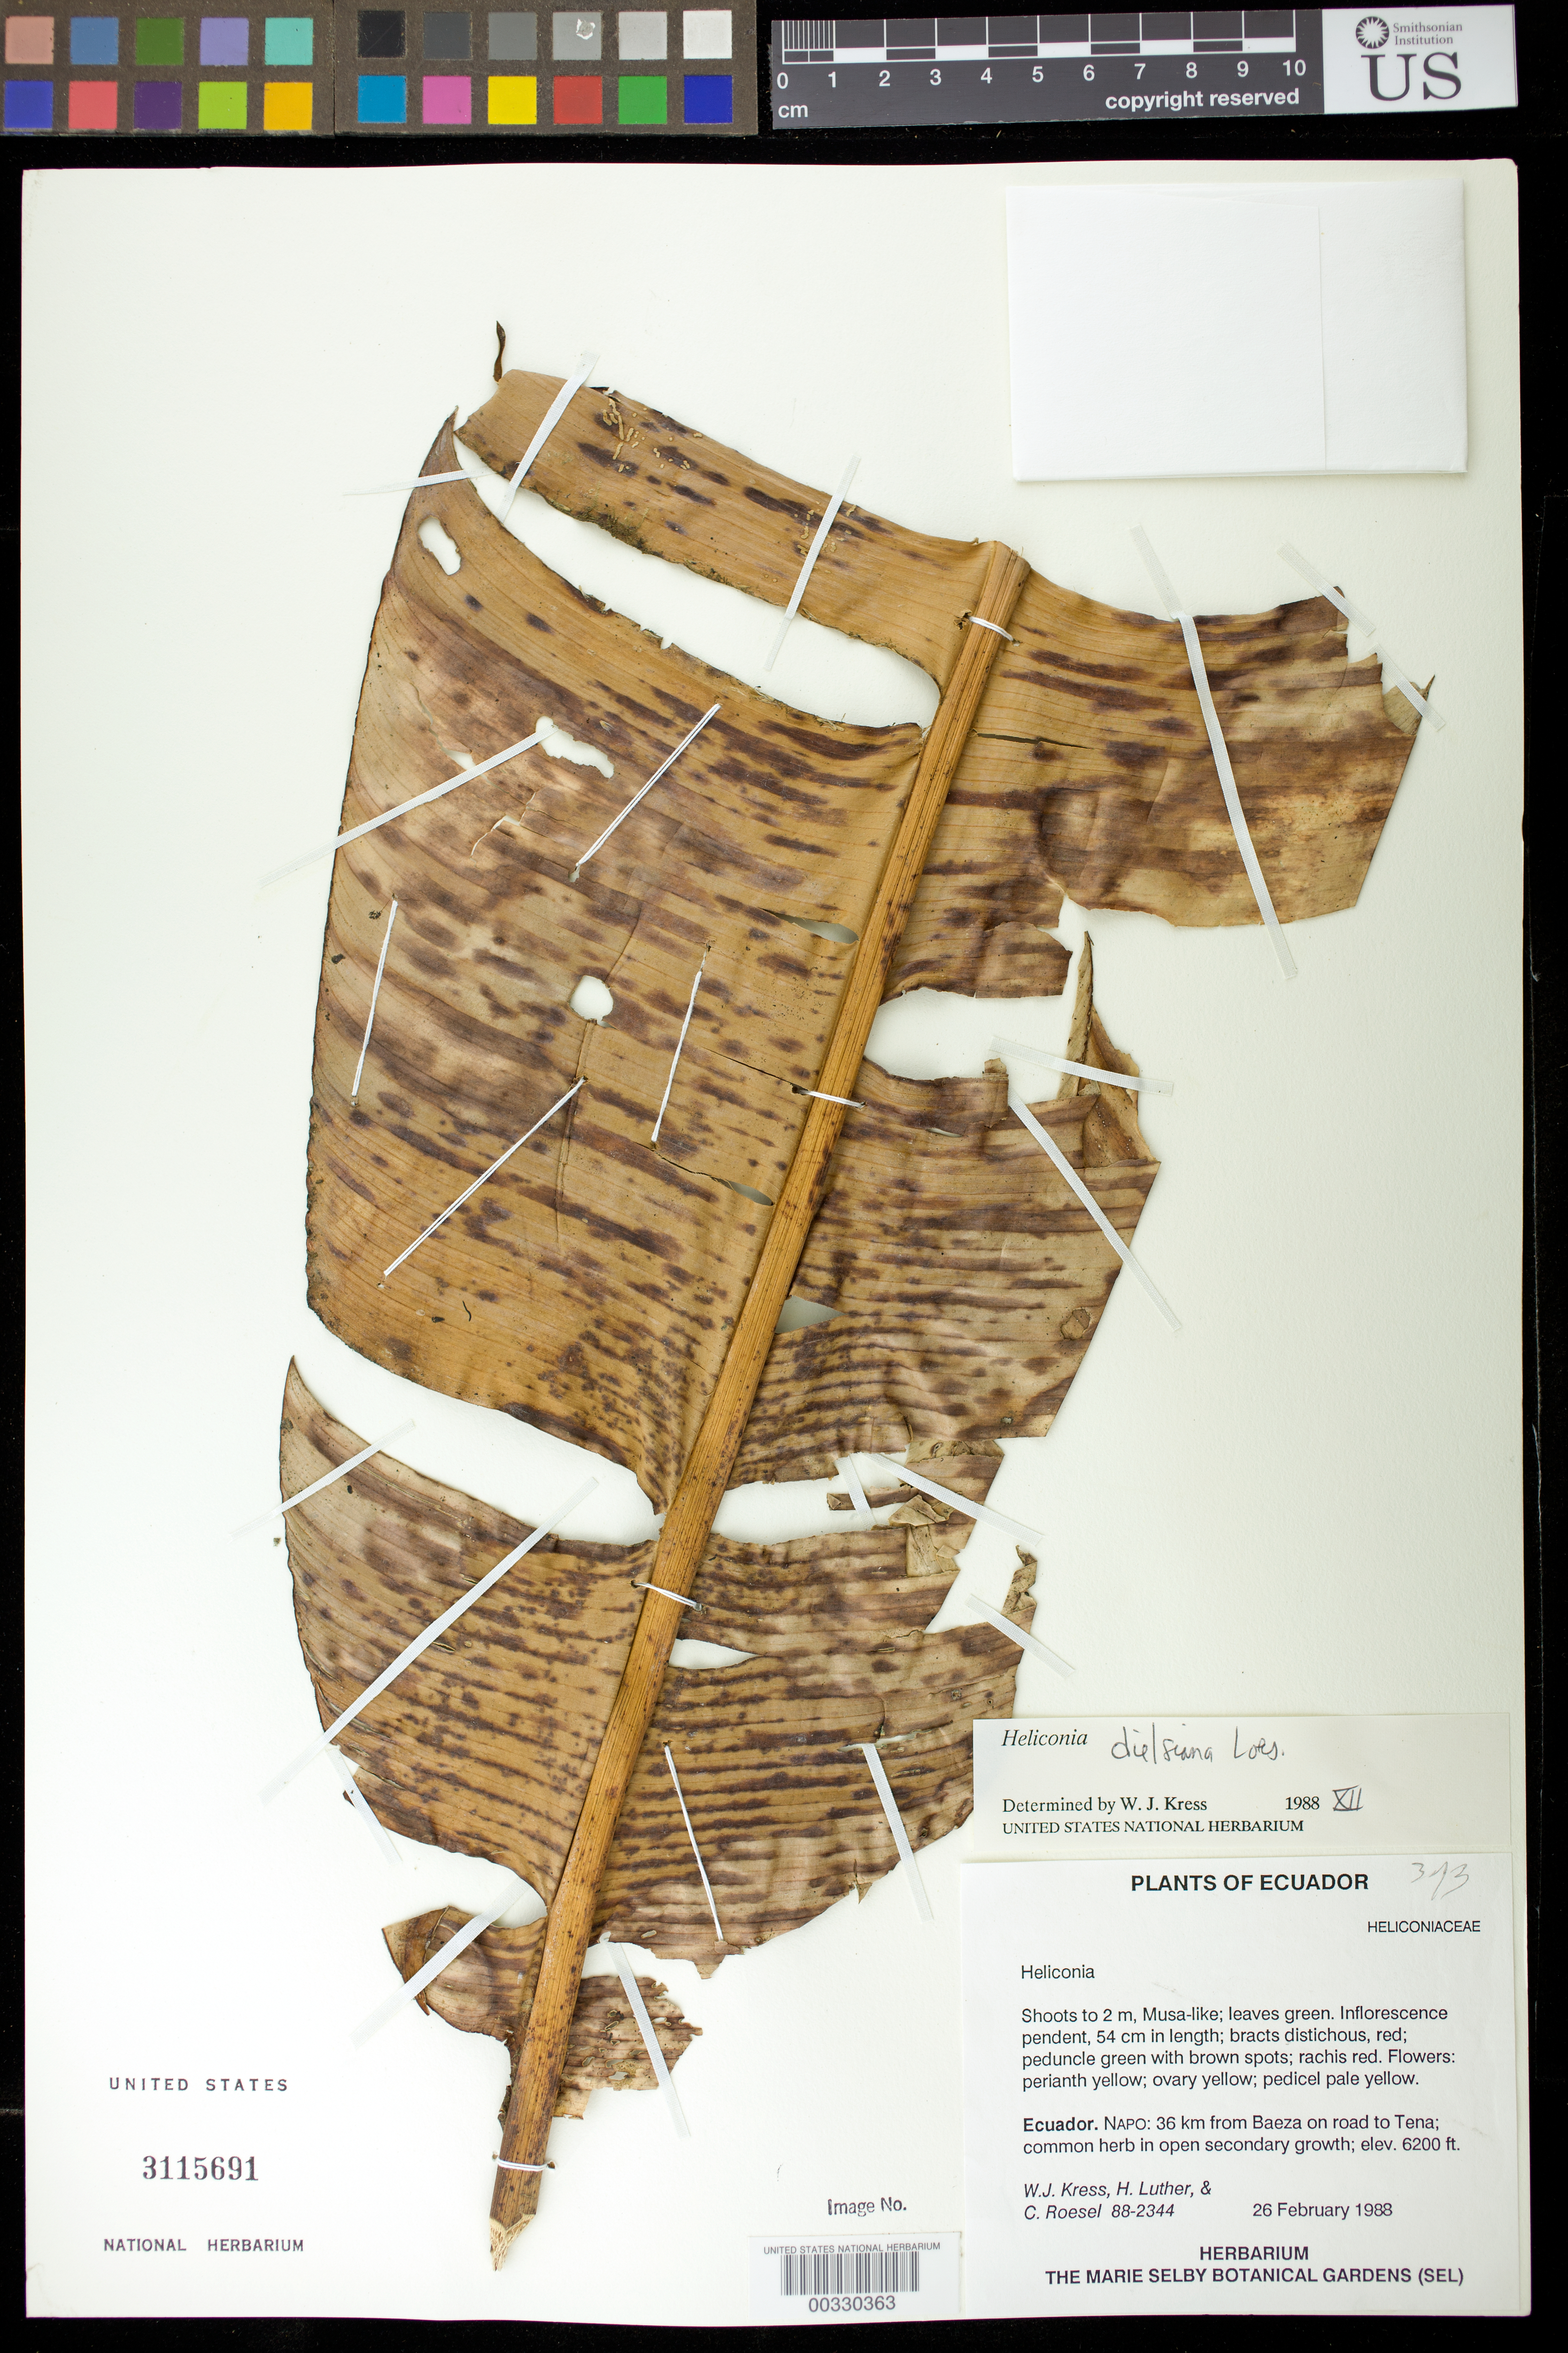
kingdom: Plantae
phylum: Tracheophyta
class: Liliopsida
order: Zingiberales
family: Heliconiaceae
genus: Heliconia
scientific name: Heliconia dielsiana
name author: Loes.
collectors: W. J. Kress, Harry E. Luther & C. S. Roesel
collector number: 88-2344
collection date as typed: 26 Feb 1988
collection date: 1988-02-26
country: Ecuador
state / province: Napo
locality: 36 km from baeza on road to Tena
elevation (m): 1890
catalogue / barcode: US 3115691